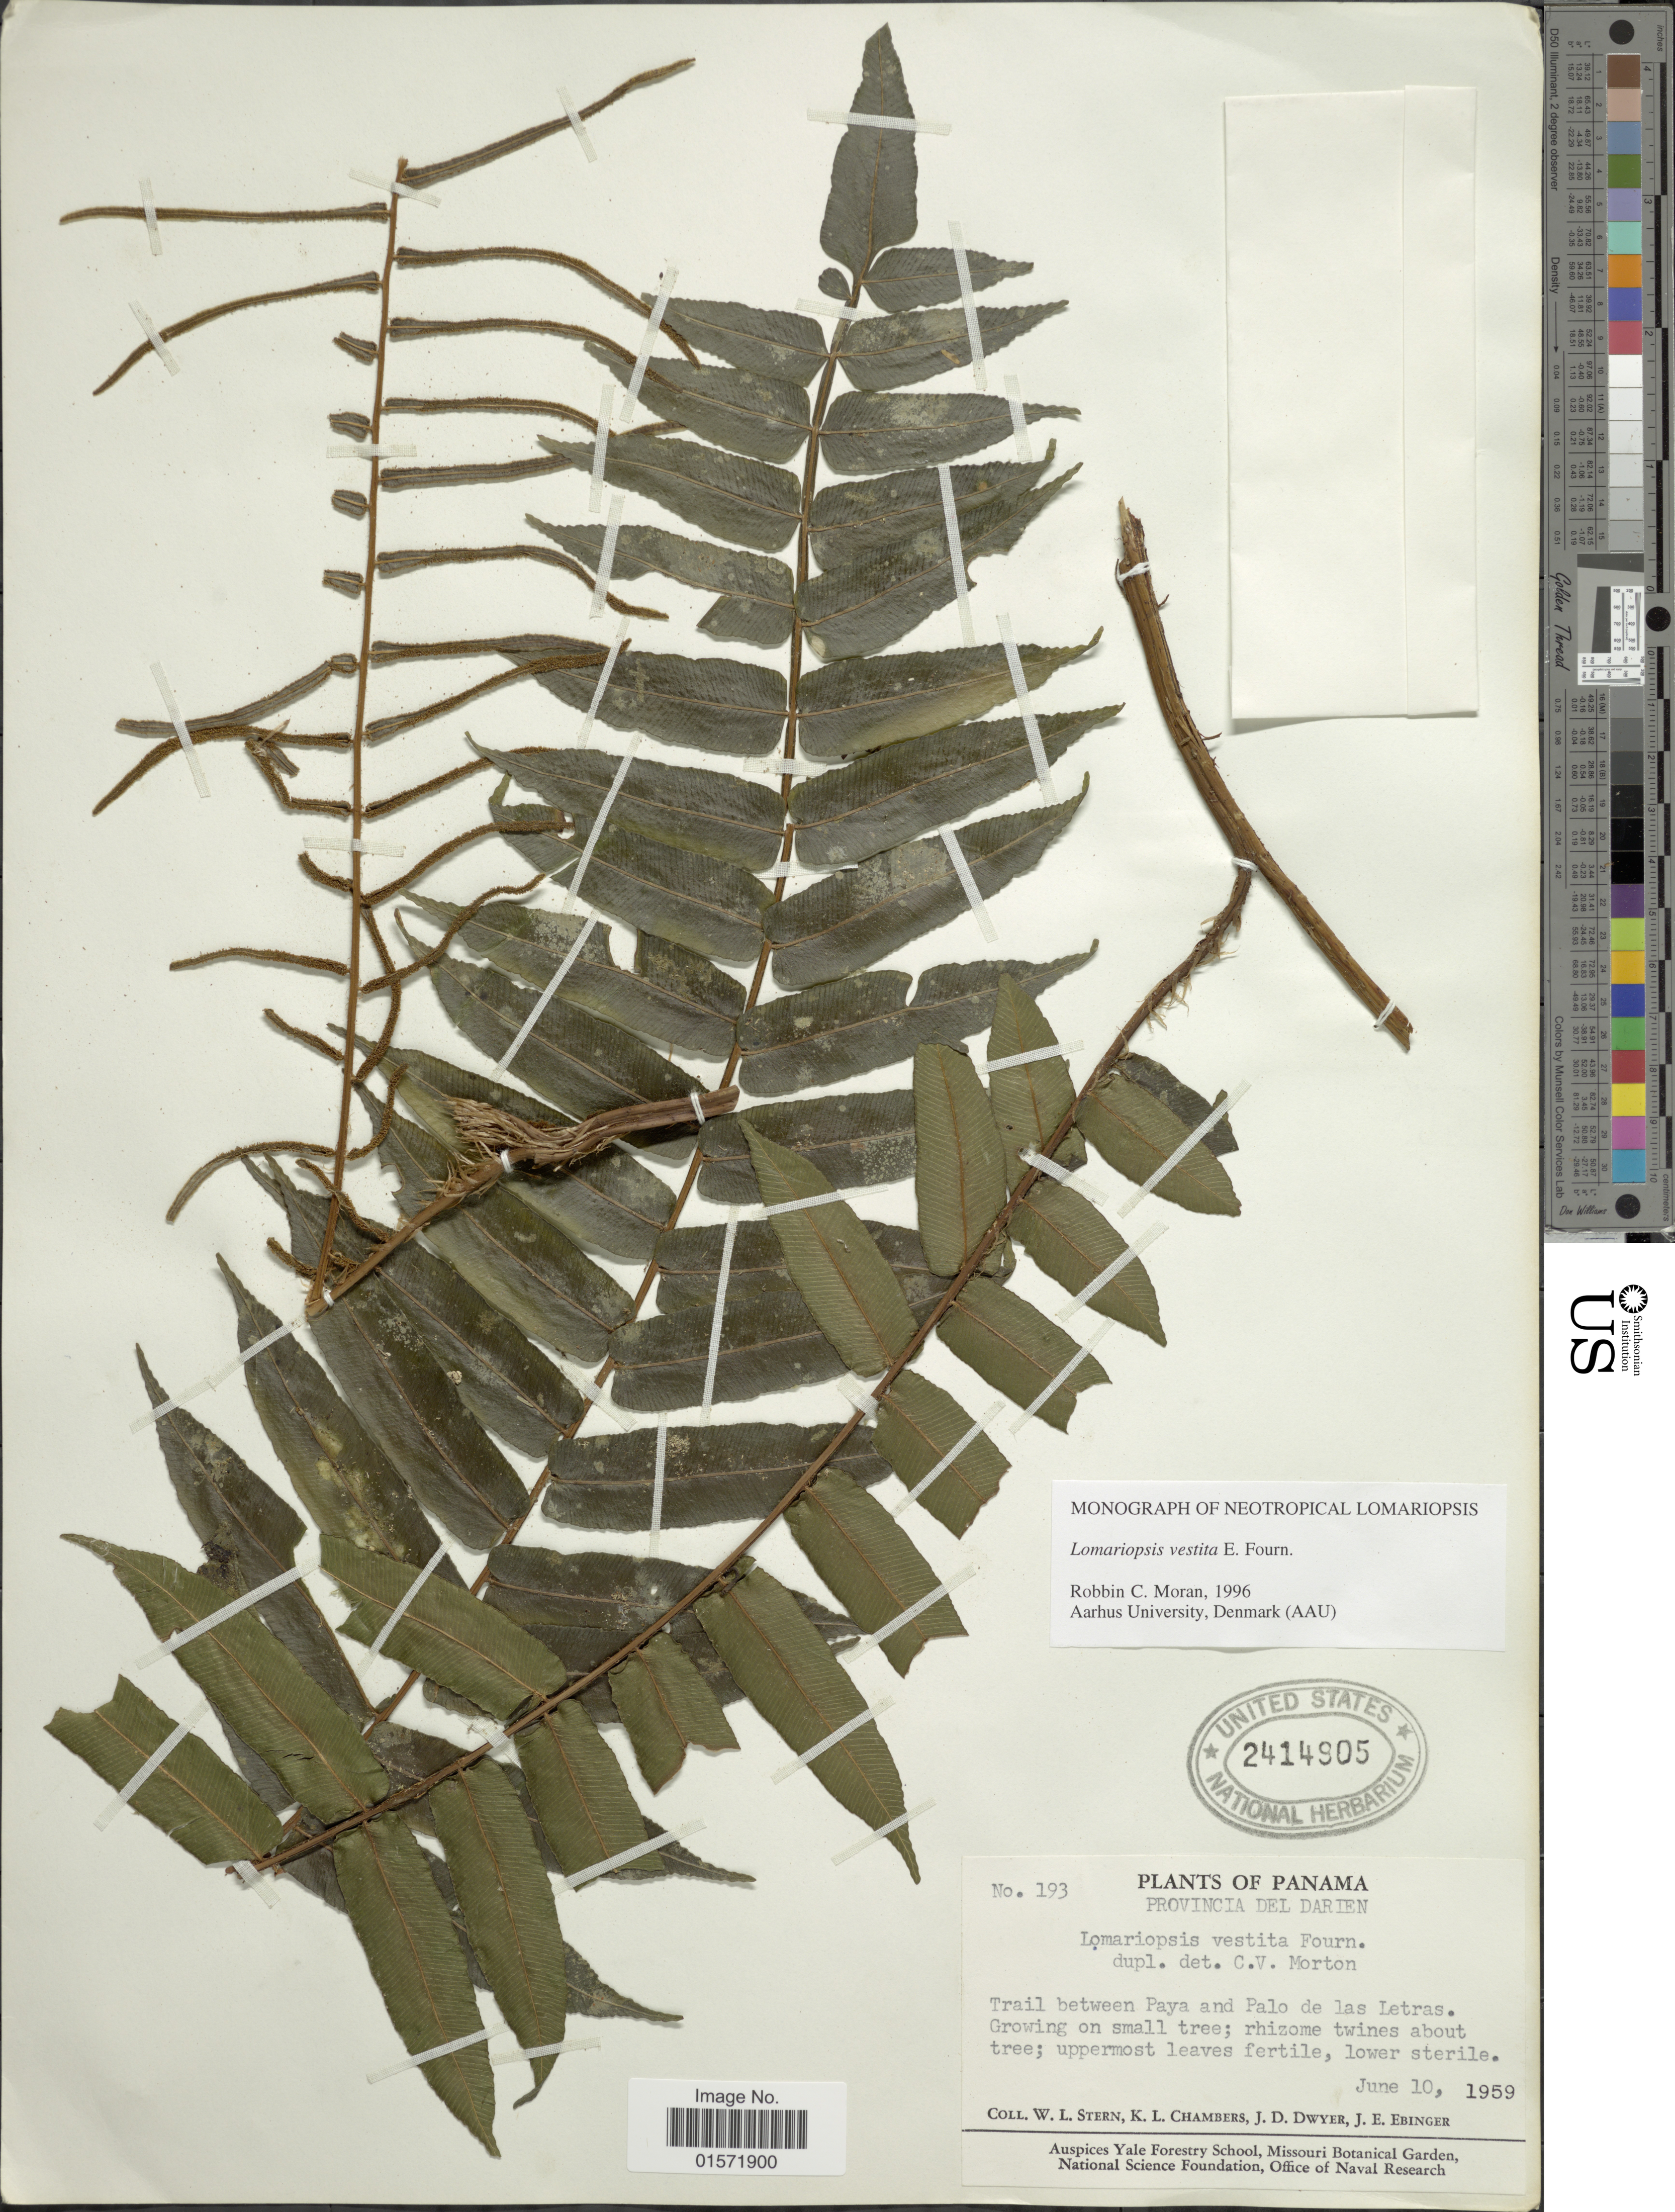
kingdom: Plantae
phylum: Tracheophyta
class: Polypodiopsida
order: Polypodiales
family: Lomariopsidaceae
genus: Lomariopsis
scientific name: Lomariopsis vestita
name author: E. Fourn.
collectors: W. L. Stern, K. Chambers, J. D. Dwyer & J. Ebinger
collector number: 193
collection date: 1959-06-10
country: Panama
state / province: Darién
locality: Trail between Paya and Palo de las Letras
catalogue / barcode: US 2414905